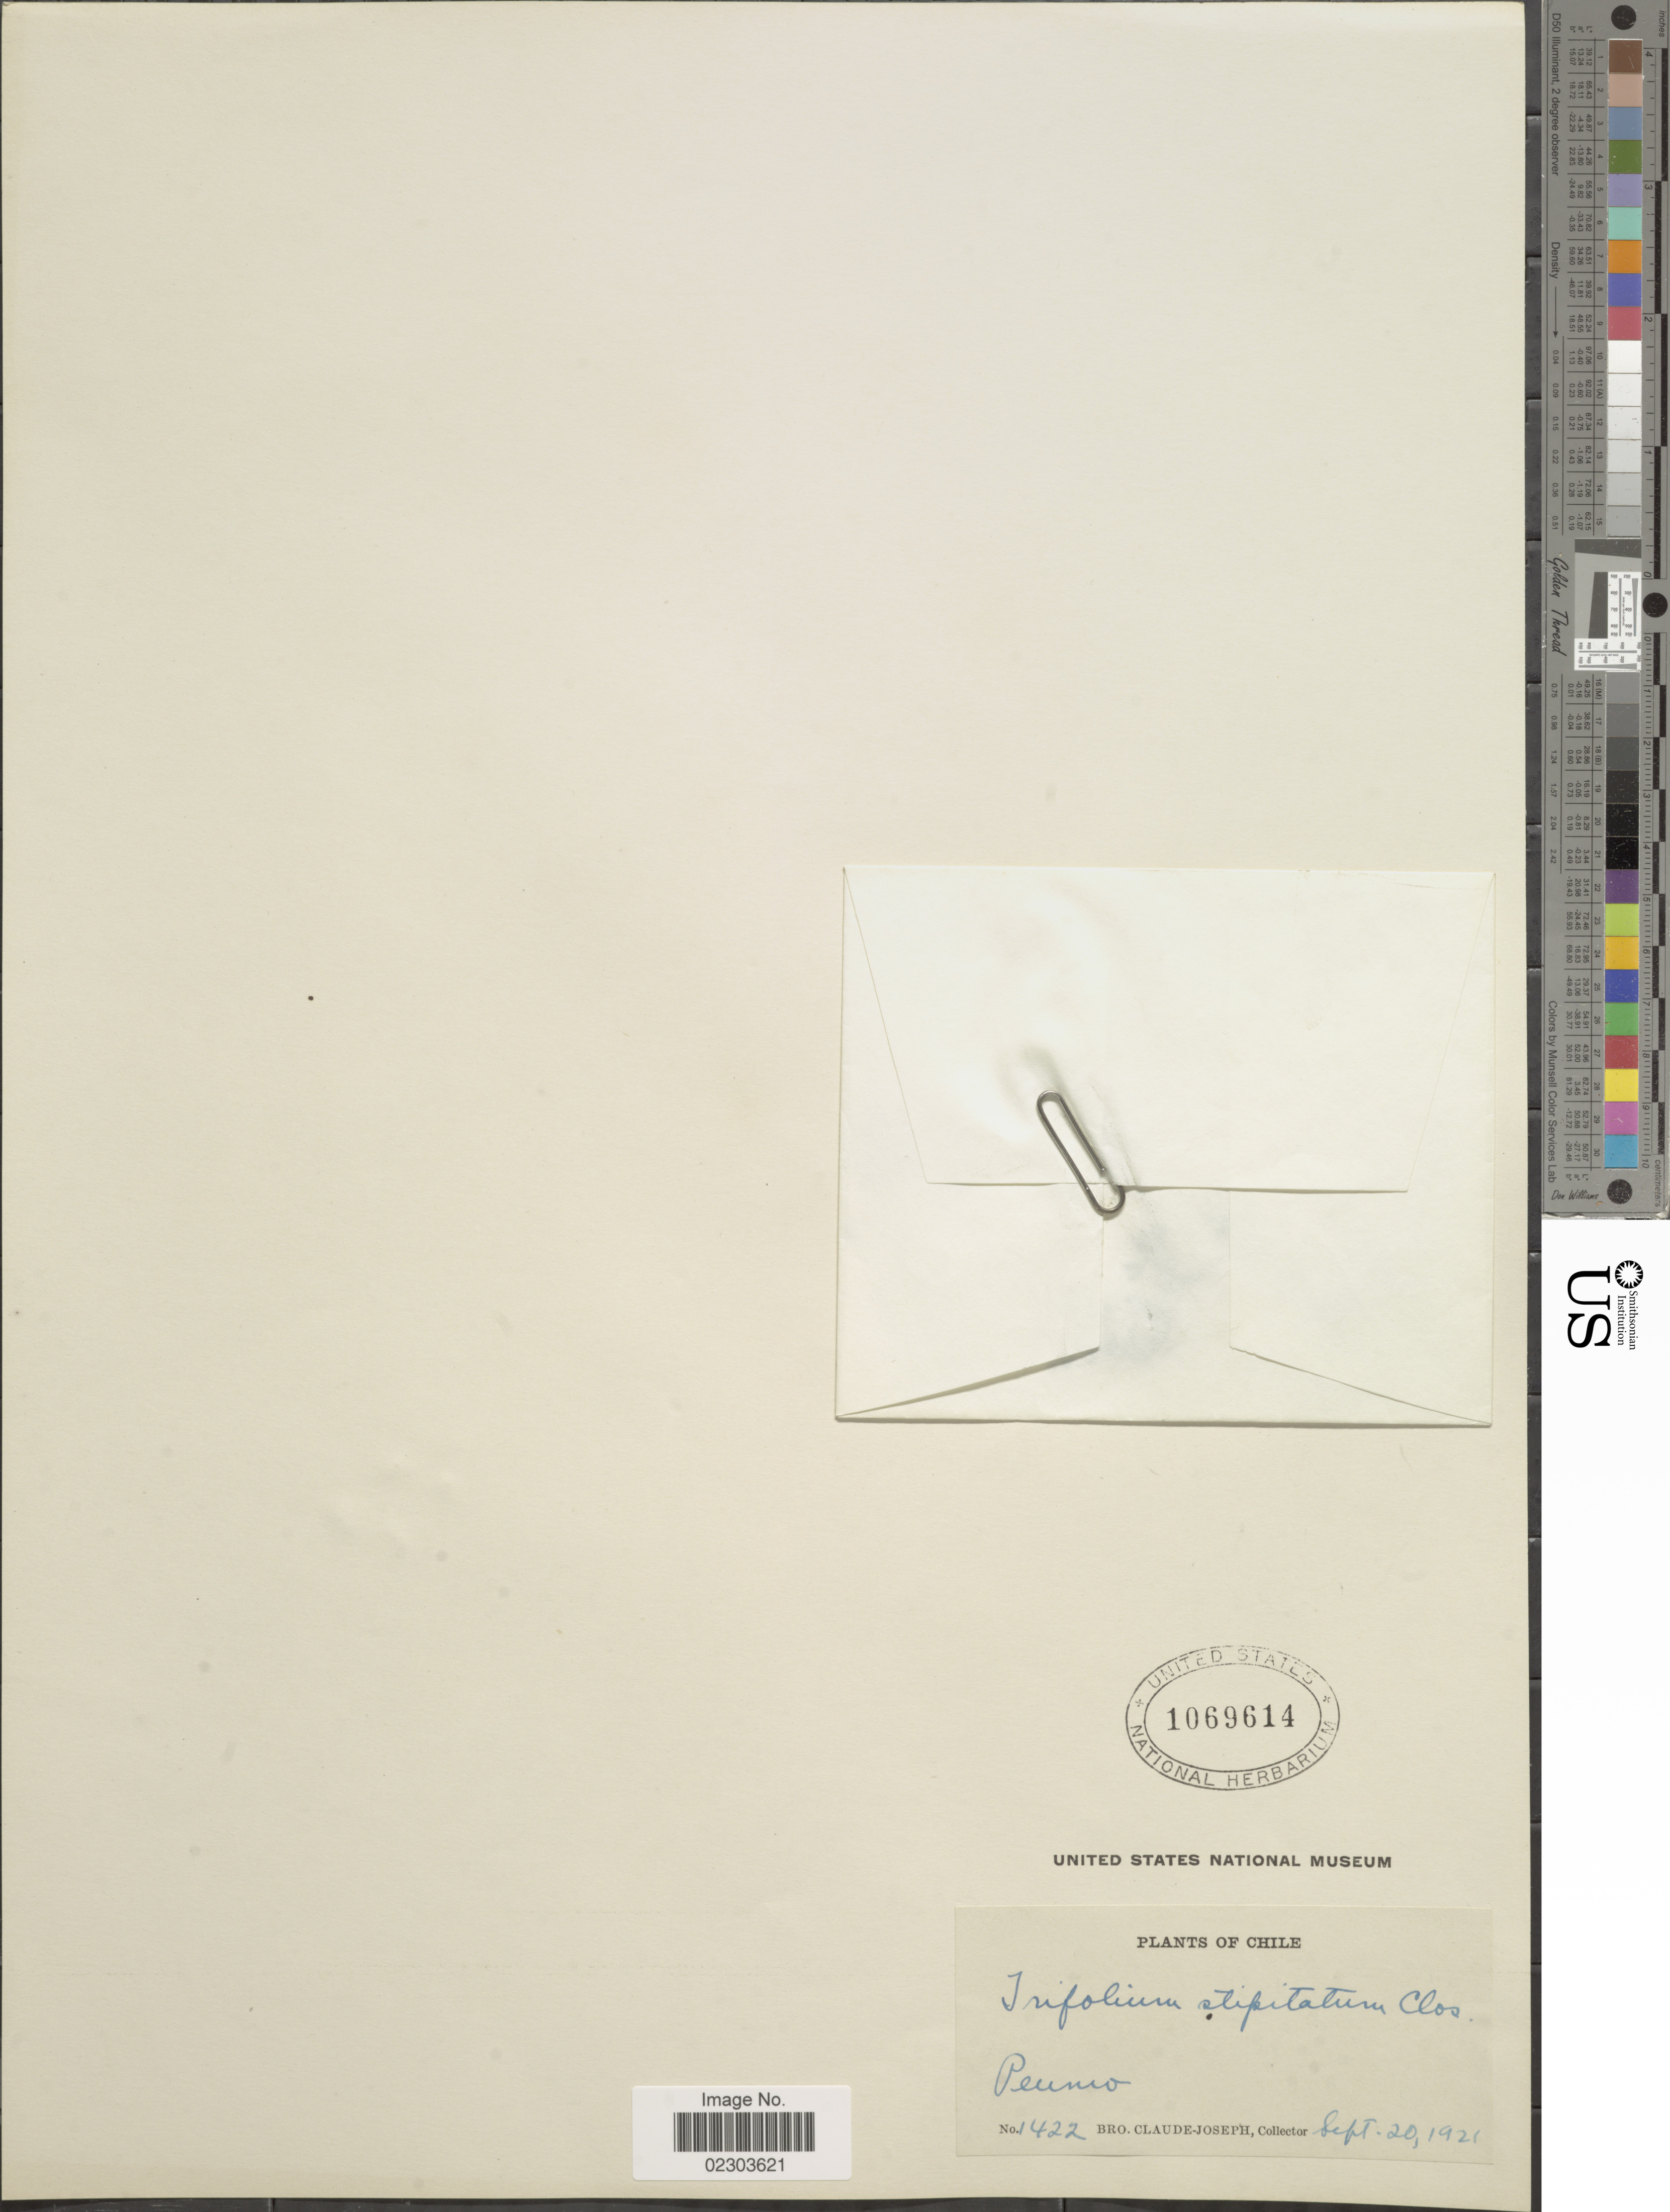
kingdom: Plantae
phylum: Tracheophyta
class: Magnoliopsida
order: Fabales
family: Fabaceae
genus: Trifolium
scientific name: Trifolium stipitatum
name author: Boiss. & Balansa in Boiss.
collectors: Bro. Claude-Joseph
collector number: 1422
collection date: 1921-09-20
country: Chile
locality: Puemo.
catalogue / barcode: US 1069614